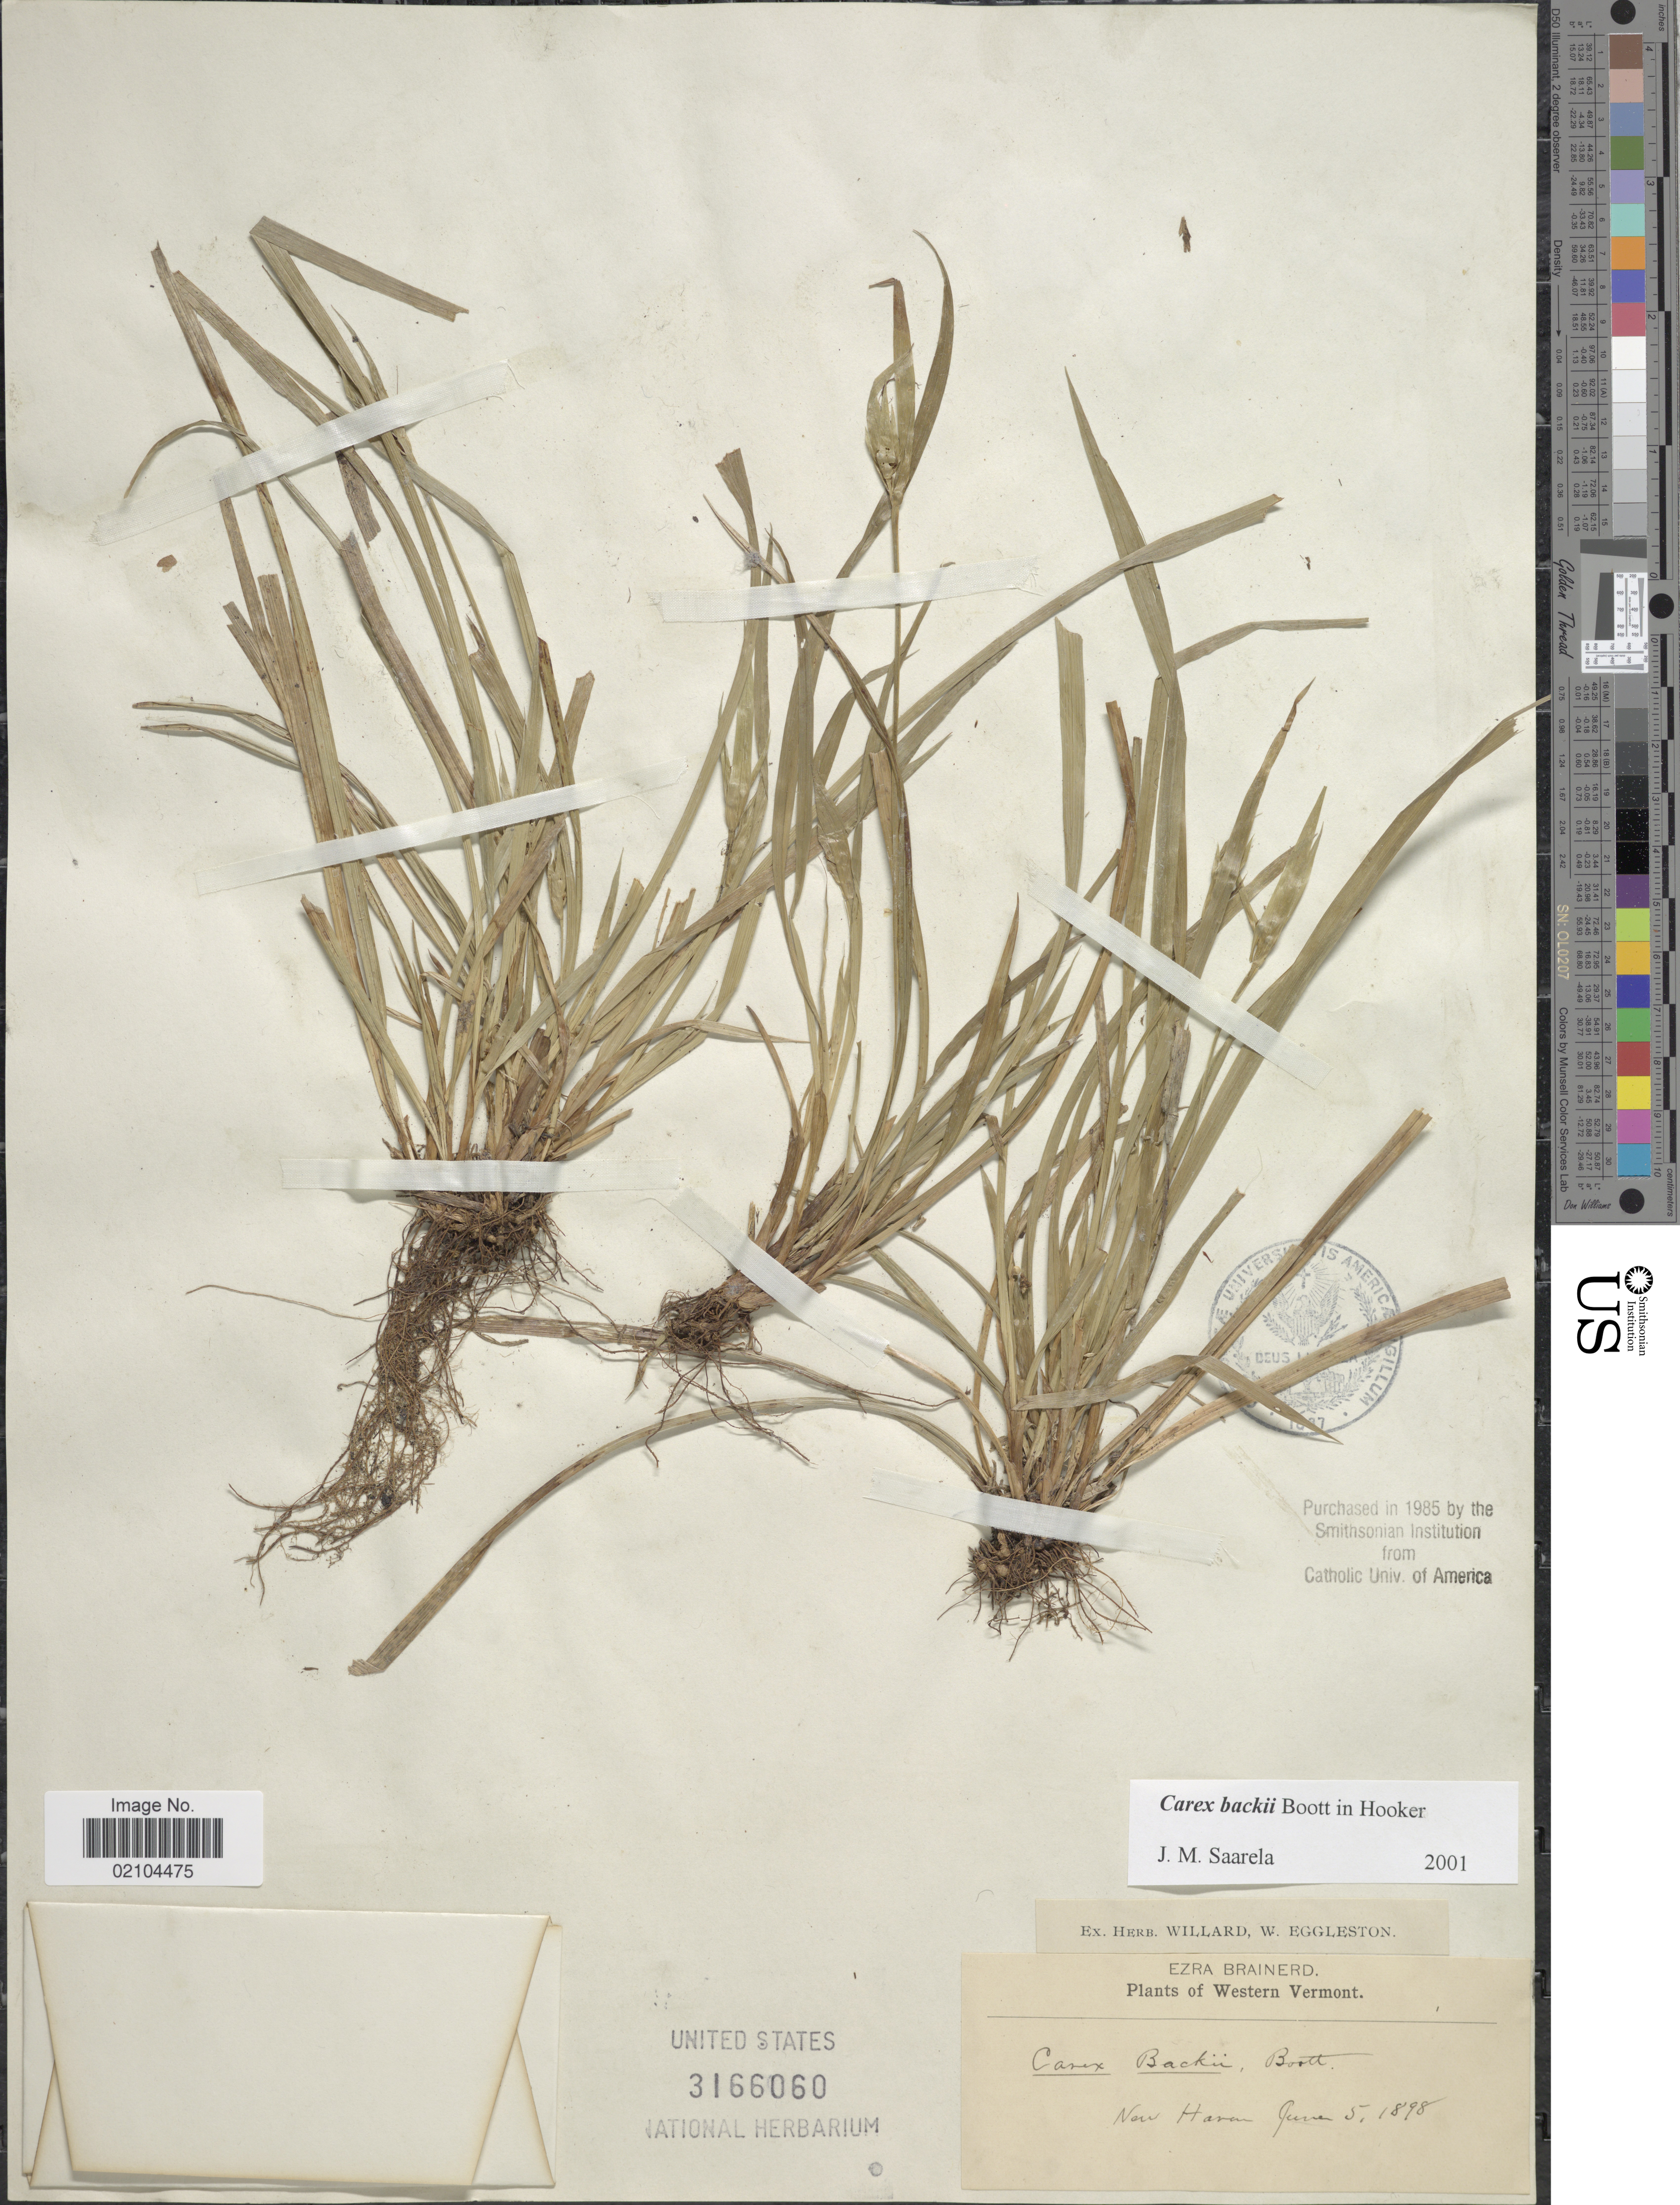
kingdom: Plantae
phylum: Tracheophyta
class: Liliopsida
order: Poales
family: Cyperaceae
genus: Carex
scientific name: Carex backii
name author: Boott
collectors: E. Brainerd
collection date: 1898-06-05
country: United States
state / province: Vermont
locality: Western Vermont, New Haven.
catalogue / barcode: US 3166060